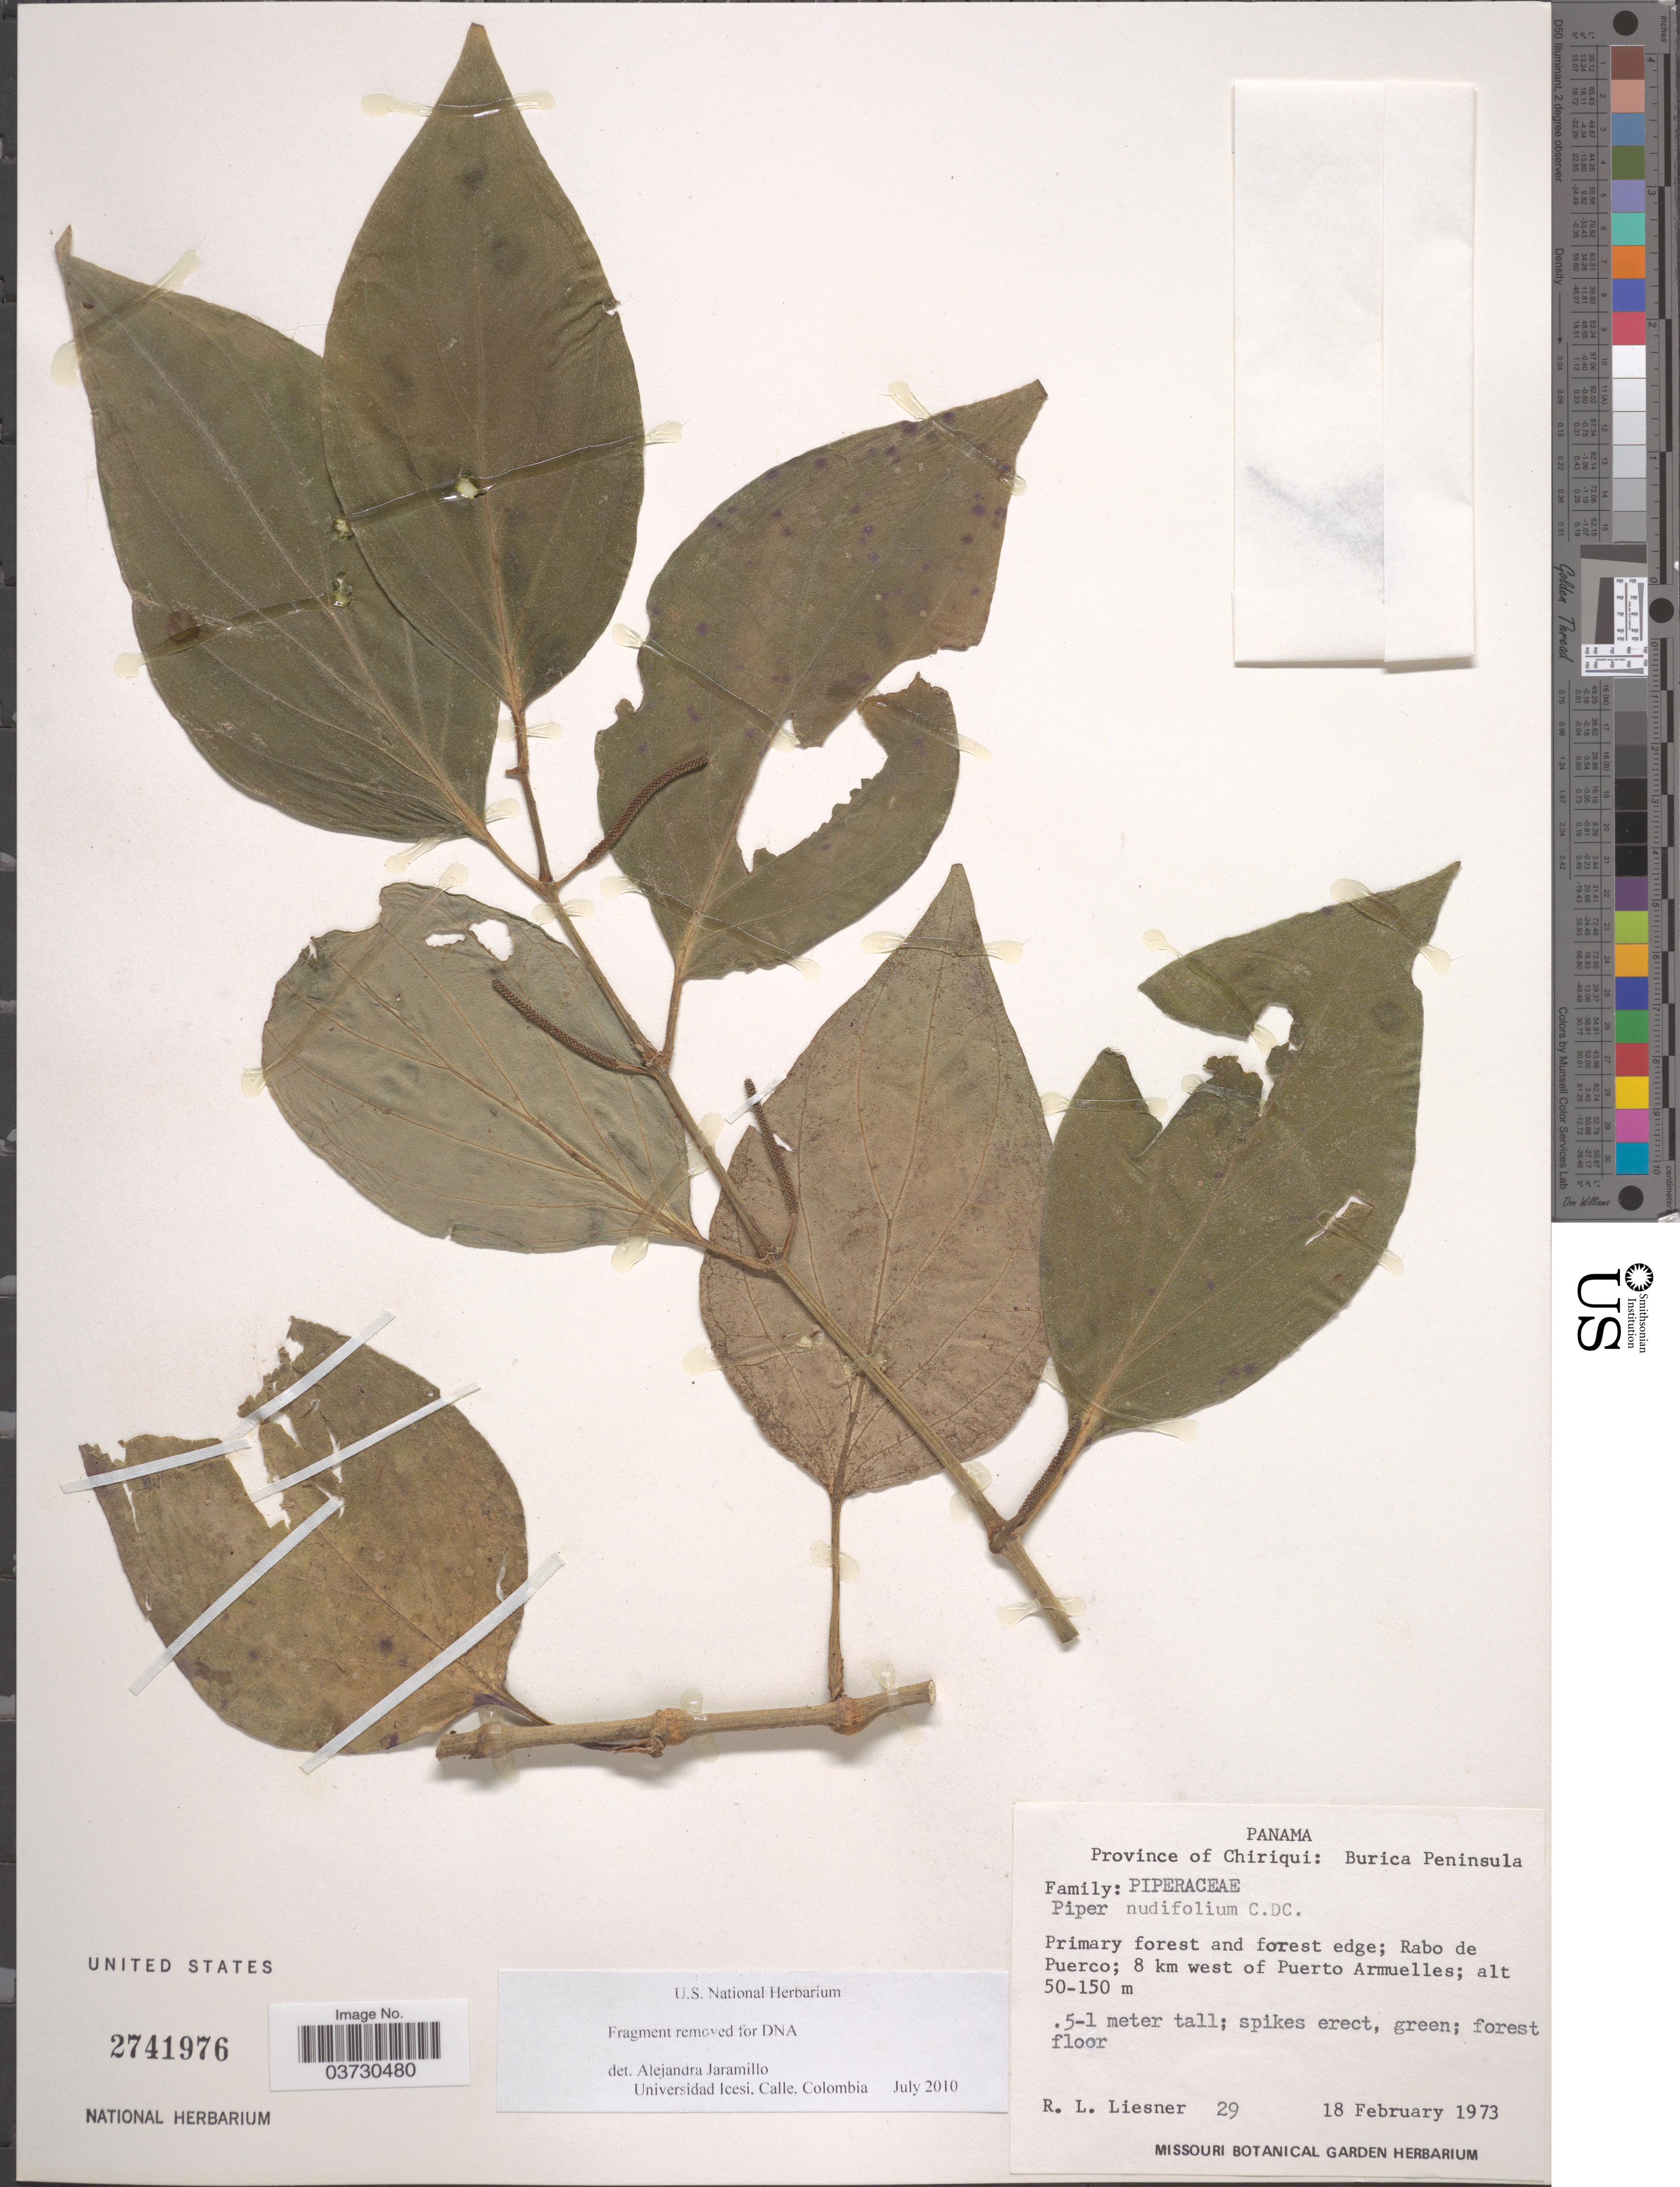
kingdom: Plantae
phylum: Tracheophyta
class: Magnoliopsida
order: Piperales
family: Piperaceae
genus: Piper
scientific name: Piper nudifolium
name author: C. DC.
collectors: R. L. Liesner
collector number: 29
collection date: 1973-02-18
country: Panama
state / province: Chiriqui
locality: Burica Peninsula. Primary forest and forest edge; Rabo de Puerco; 8 km west of Puerto Armuelles.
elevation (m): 50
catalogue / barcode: US 2741976